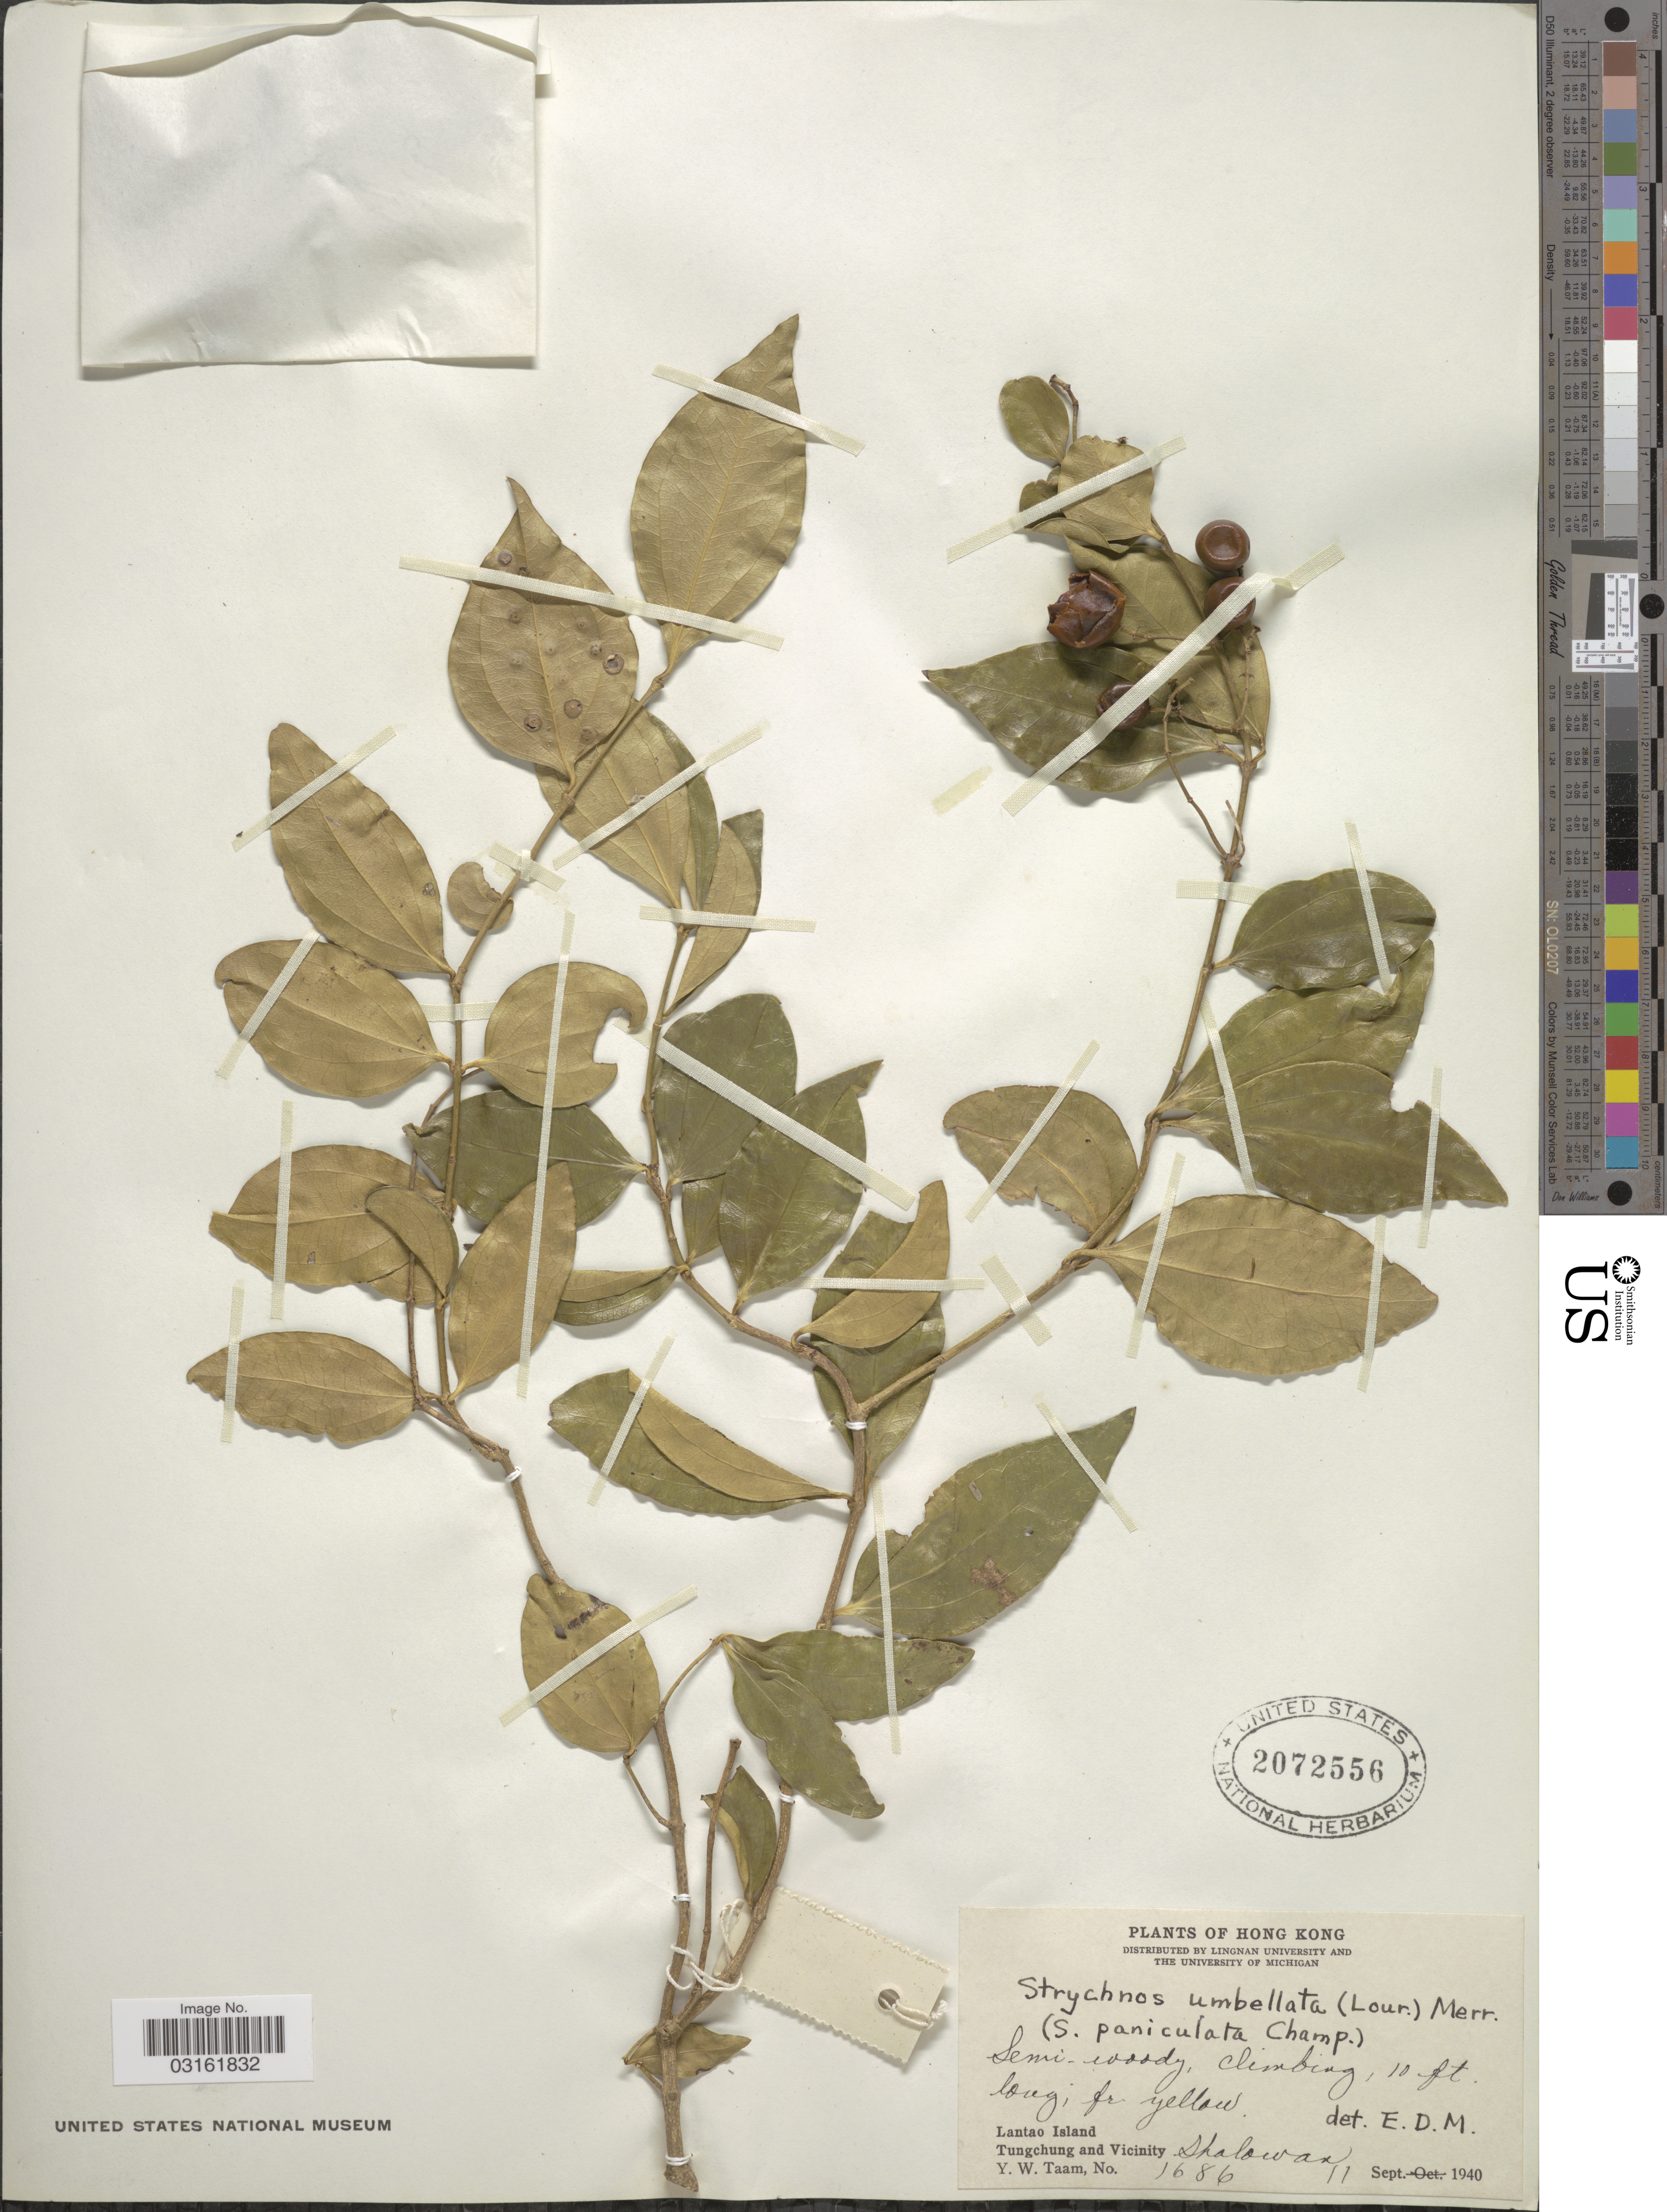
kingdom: Plantae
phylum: Tracheophyta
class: Magnoliopsida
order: Gentianales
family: Loganiaceae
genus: Strychnos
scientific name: Strychnos umbellata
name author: Merr.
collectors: Y. W. Taam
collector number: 1686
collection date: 1940-09-11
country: China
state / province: Hong Kong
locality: Lantao Island. Tungchung and Vicinity. Shalowan [interpreted].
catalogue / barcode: US 2072556